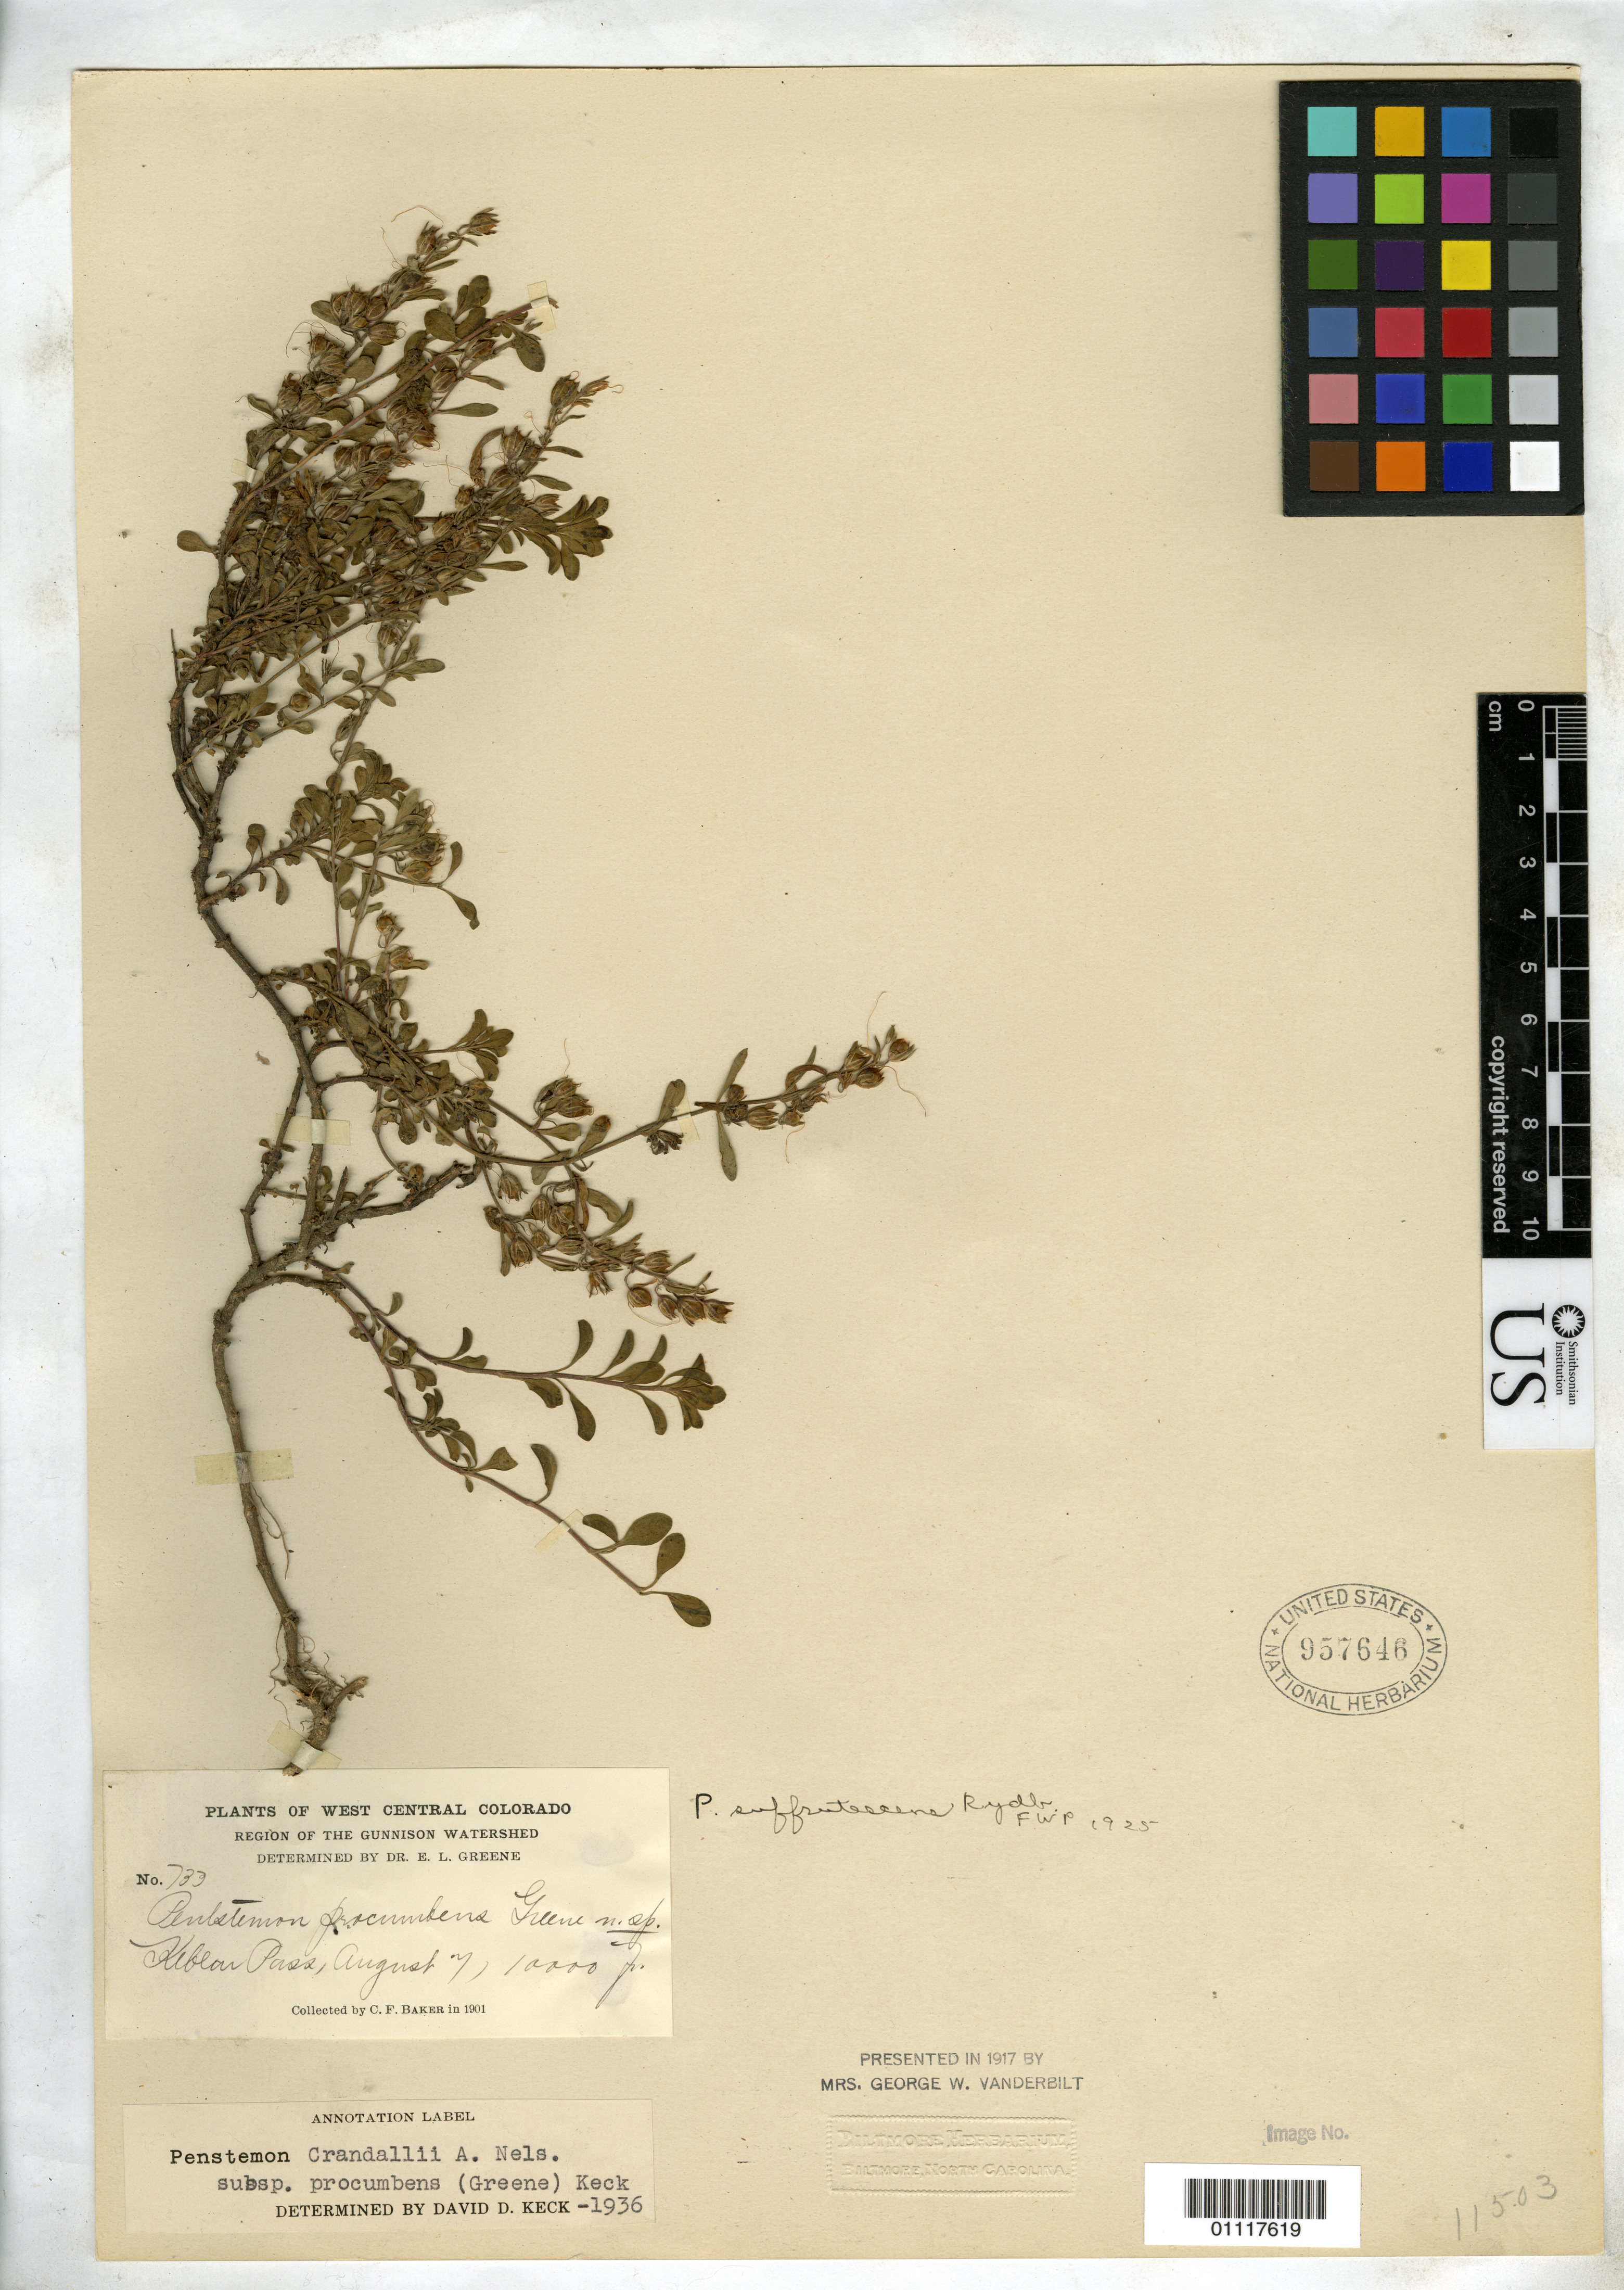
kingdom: Plantae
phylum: Tracheophyta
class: Magnoliopsida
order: Lamiales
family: Plantaginaceae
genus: Penstemon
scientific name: Penstemon procumbens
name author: Greene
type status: Isotype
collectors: C. F. Baker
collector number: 733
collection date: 1901-08-07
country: United States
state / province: Colorado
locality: Keblar Pass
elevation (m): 3048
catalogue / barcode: US 957646